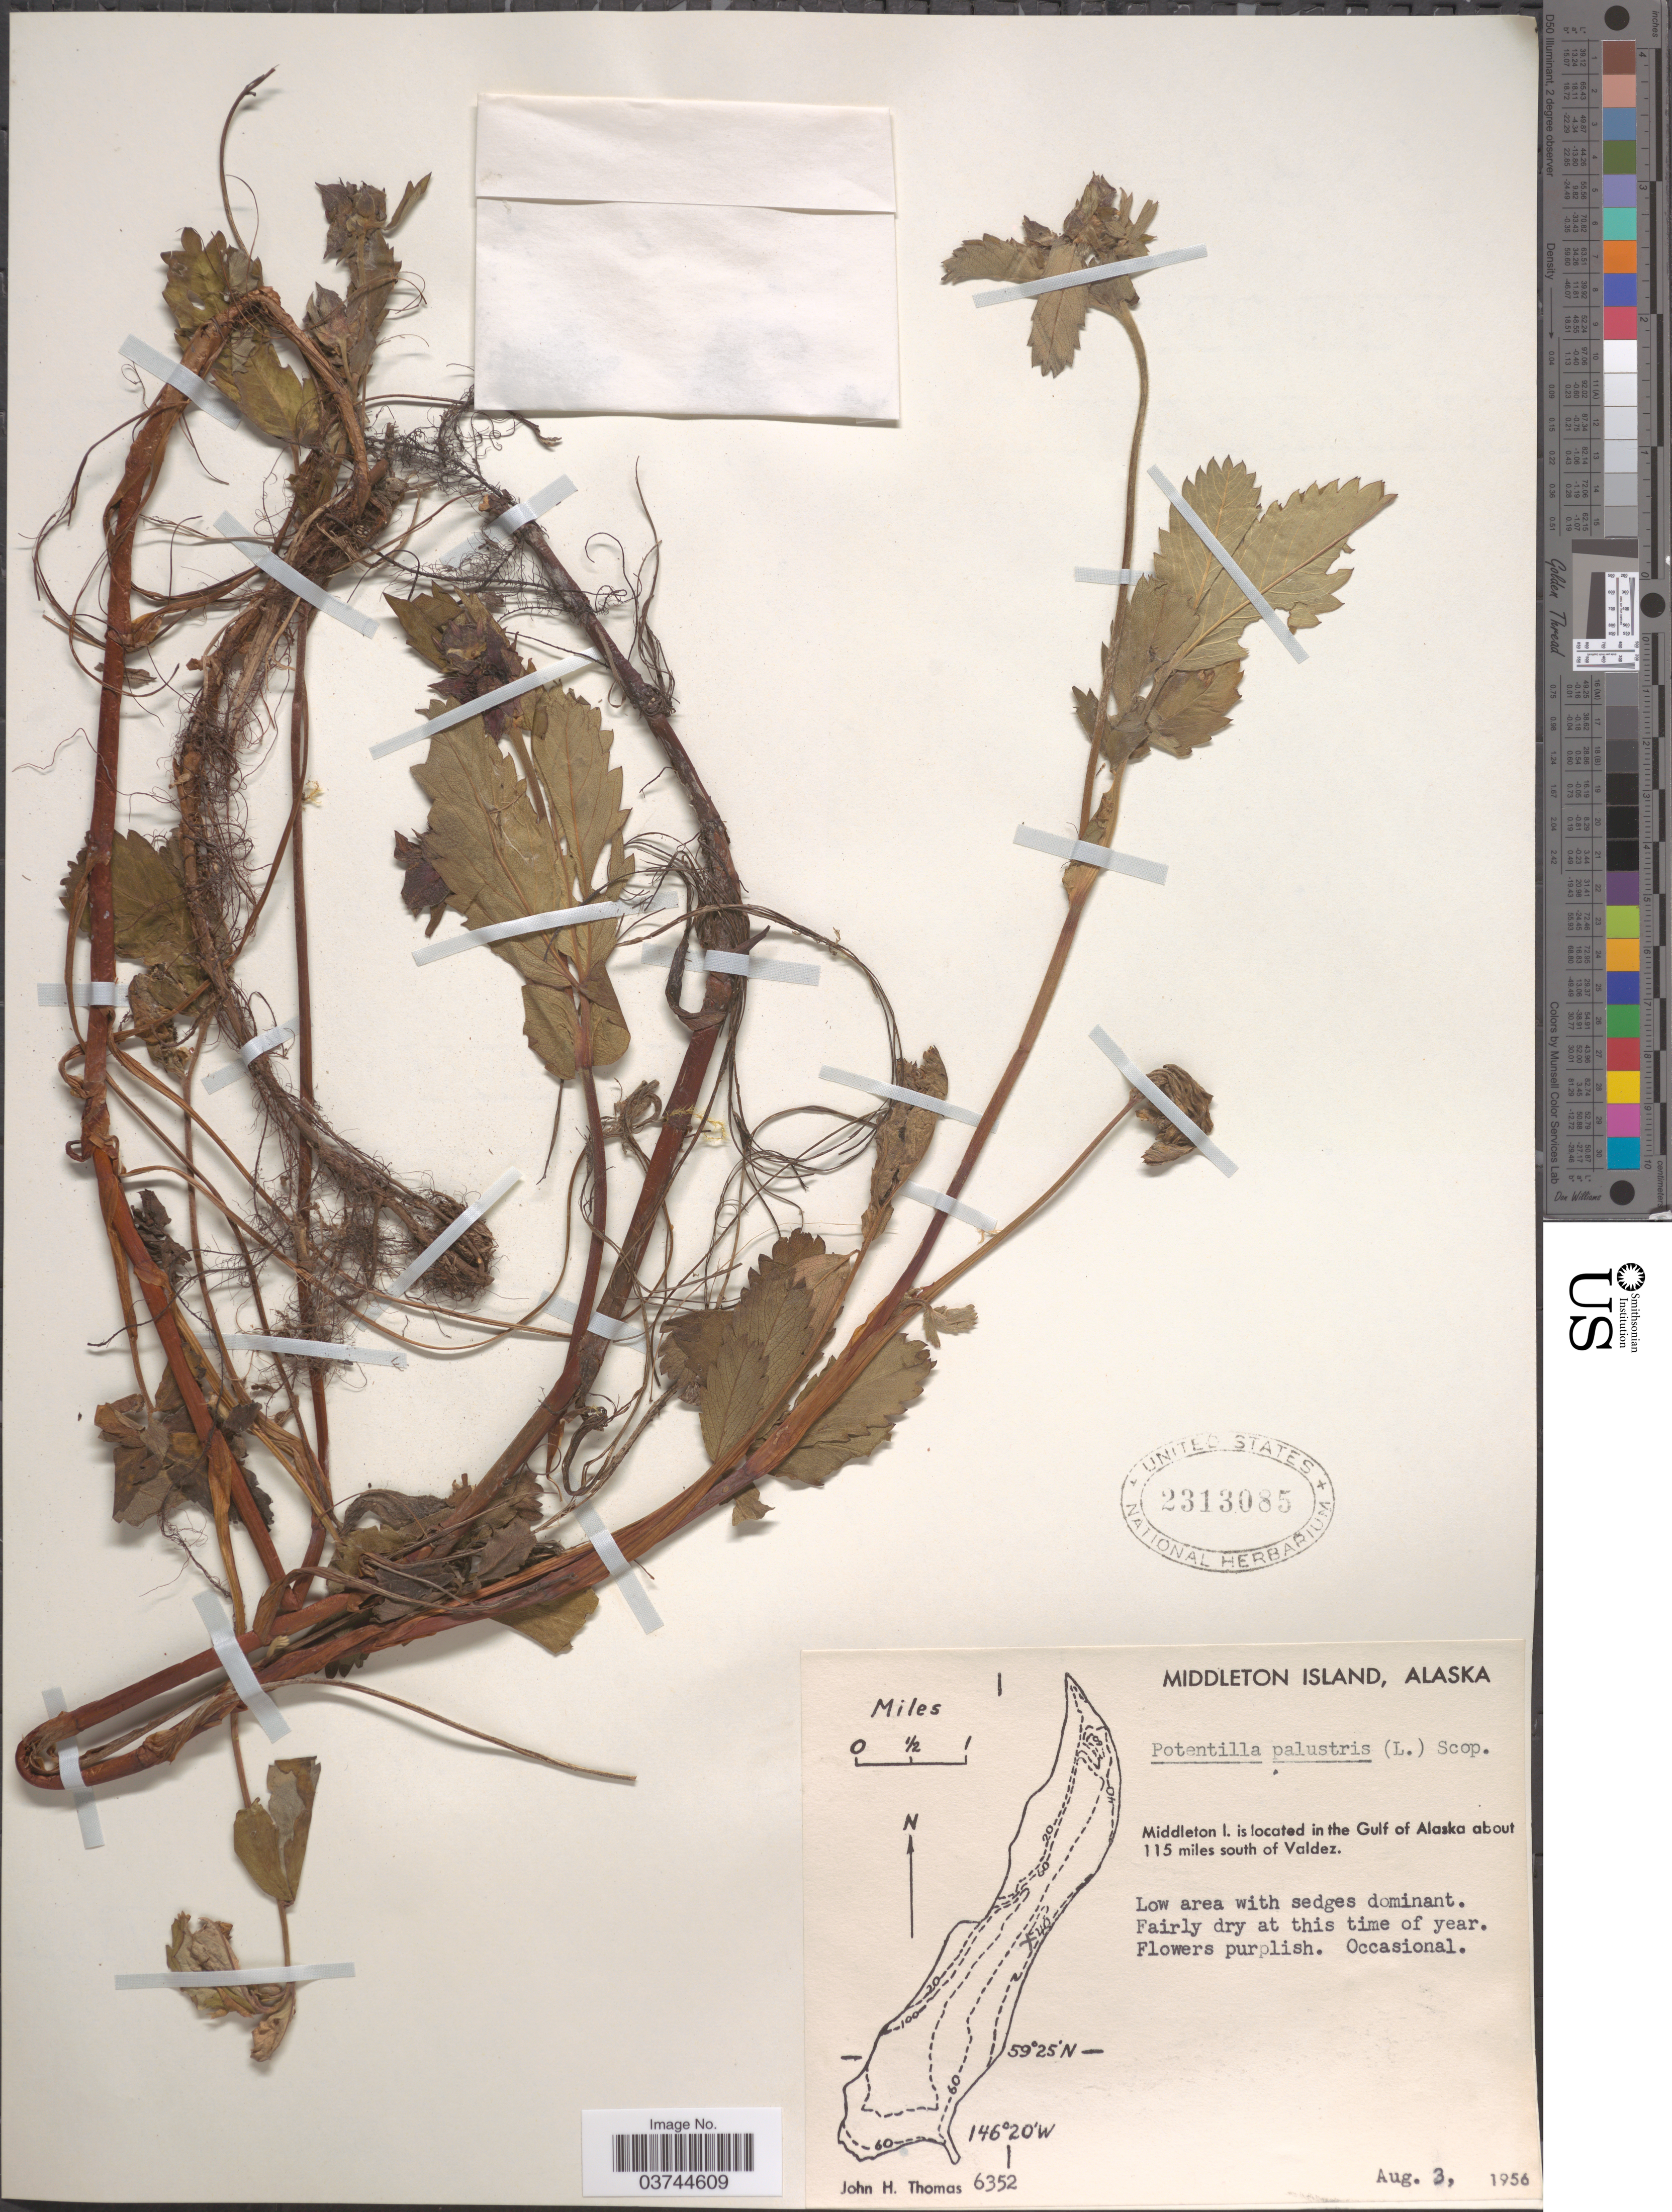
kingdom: Plantae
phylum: Tracheophyta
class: Magnoliopsida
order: Rosales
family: Rosaceae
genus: Comarum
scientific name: Comarum palustre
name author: L.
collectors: J. H. Thomas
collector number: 6352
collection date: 1956-08-03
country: United States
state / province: Alaska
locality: Middleton Island. Middleton I. is located in the Gulf of Alaska about 115 miles south of Valdez.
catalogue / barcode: US 2313085